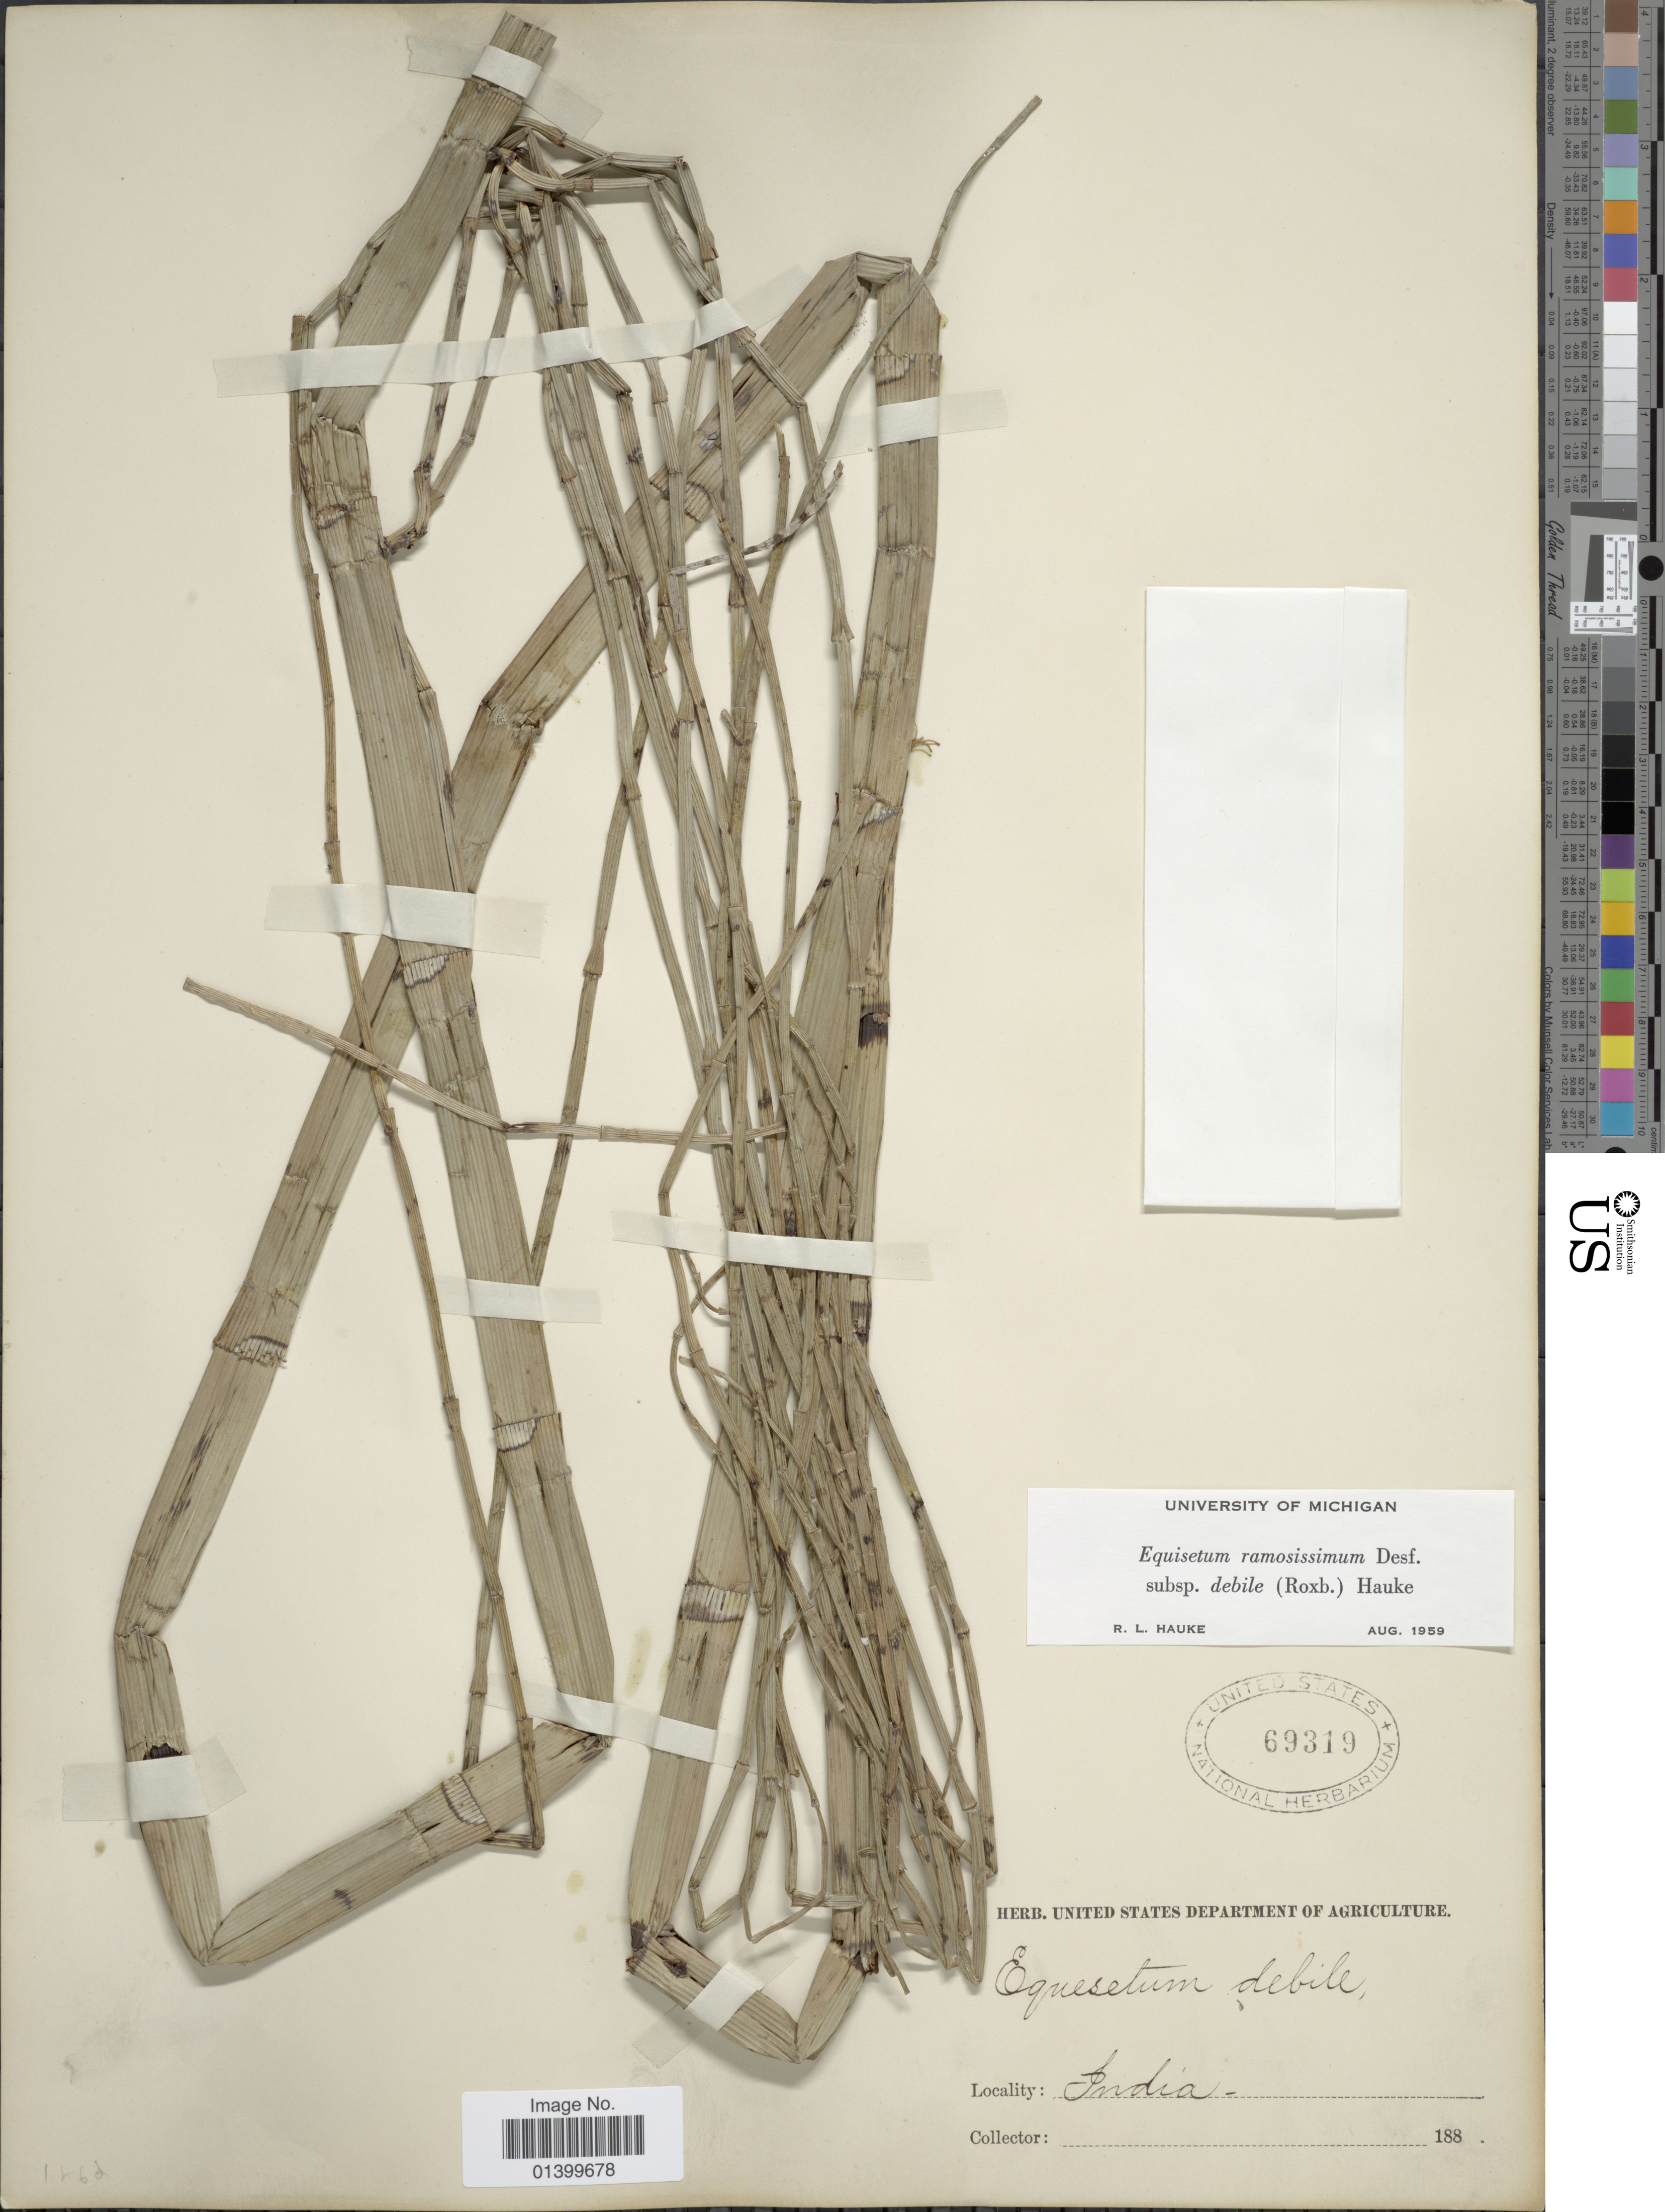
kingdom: Plantae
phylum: Tracheophyta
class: Polypodiopsida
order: Equisetales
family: Equisetaceae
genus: Equisetum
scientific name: Equisetum ramosissimum subsp. debile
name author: (Roxb. ex Vaucher) Hauke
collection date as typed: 188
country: India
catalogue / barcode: US 69319